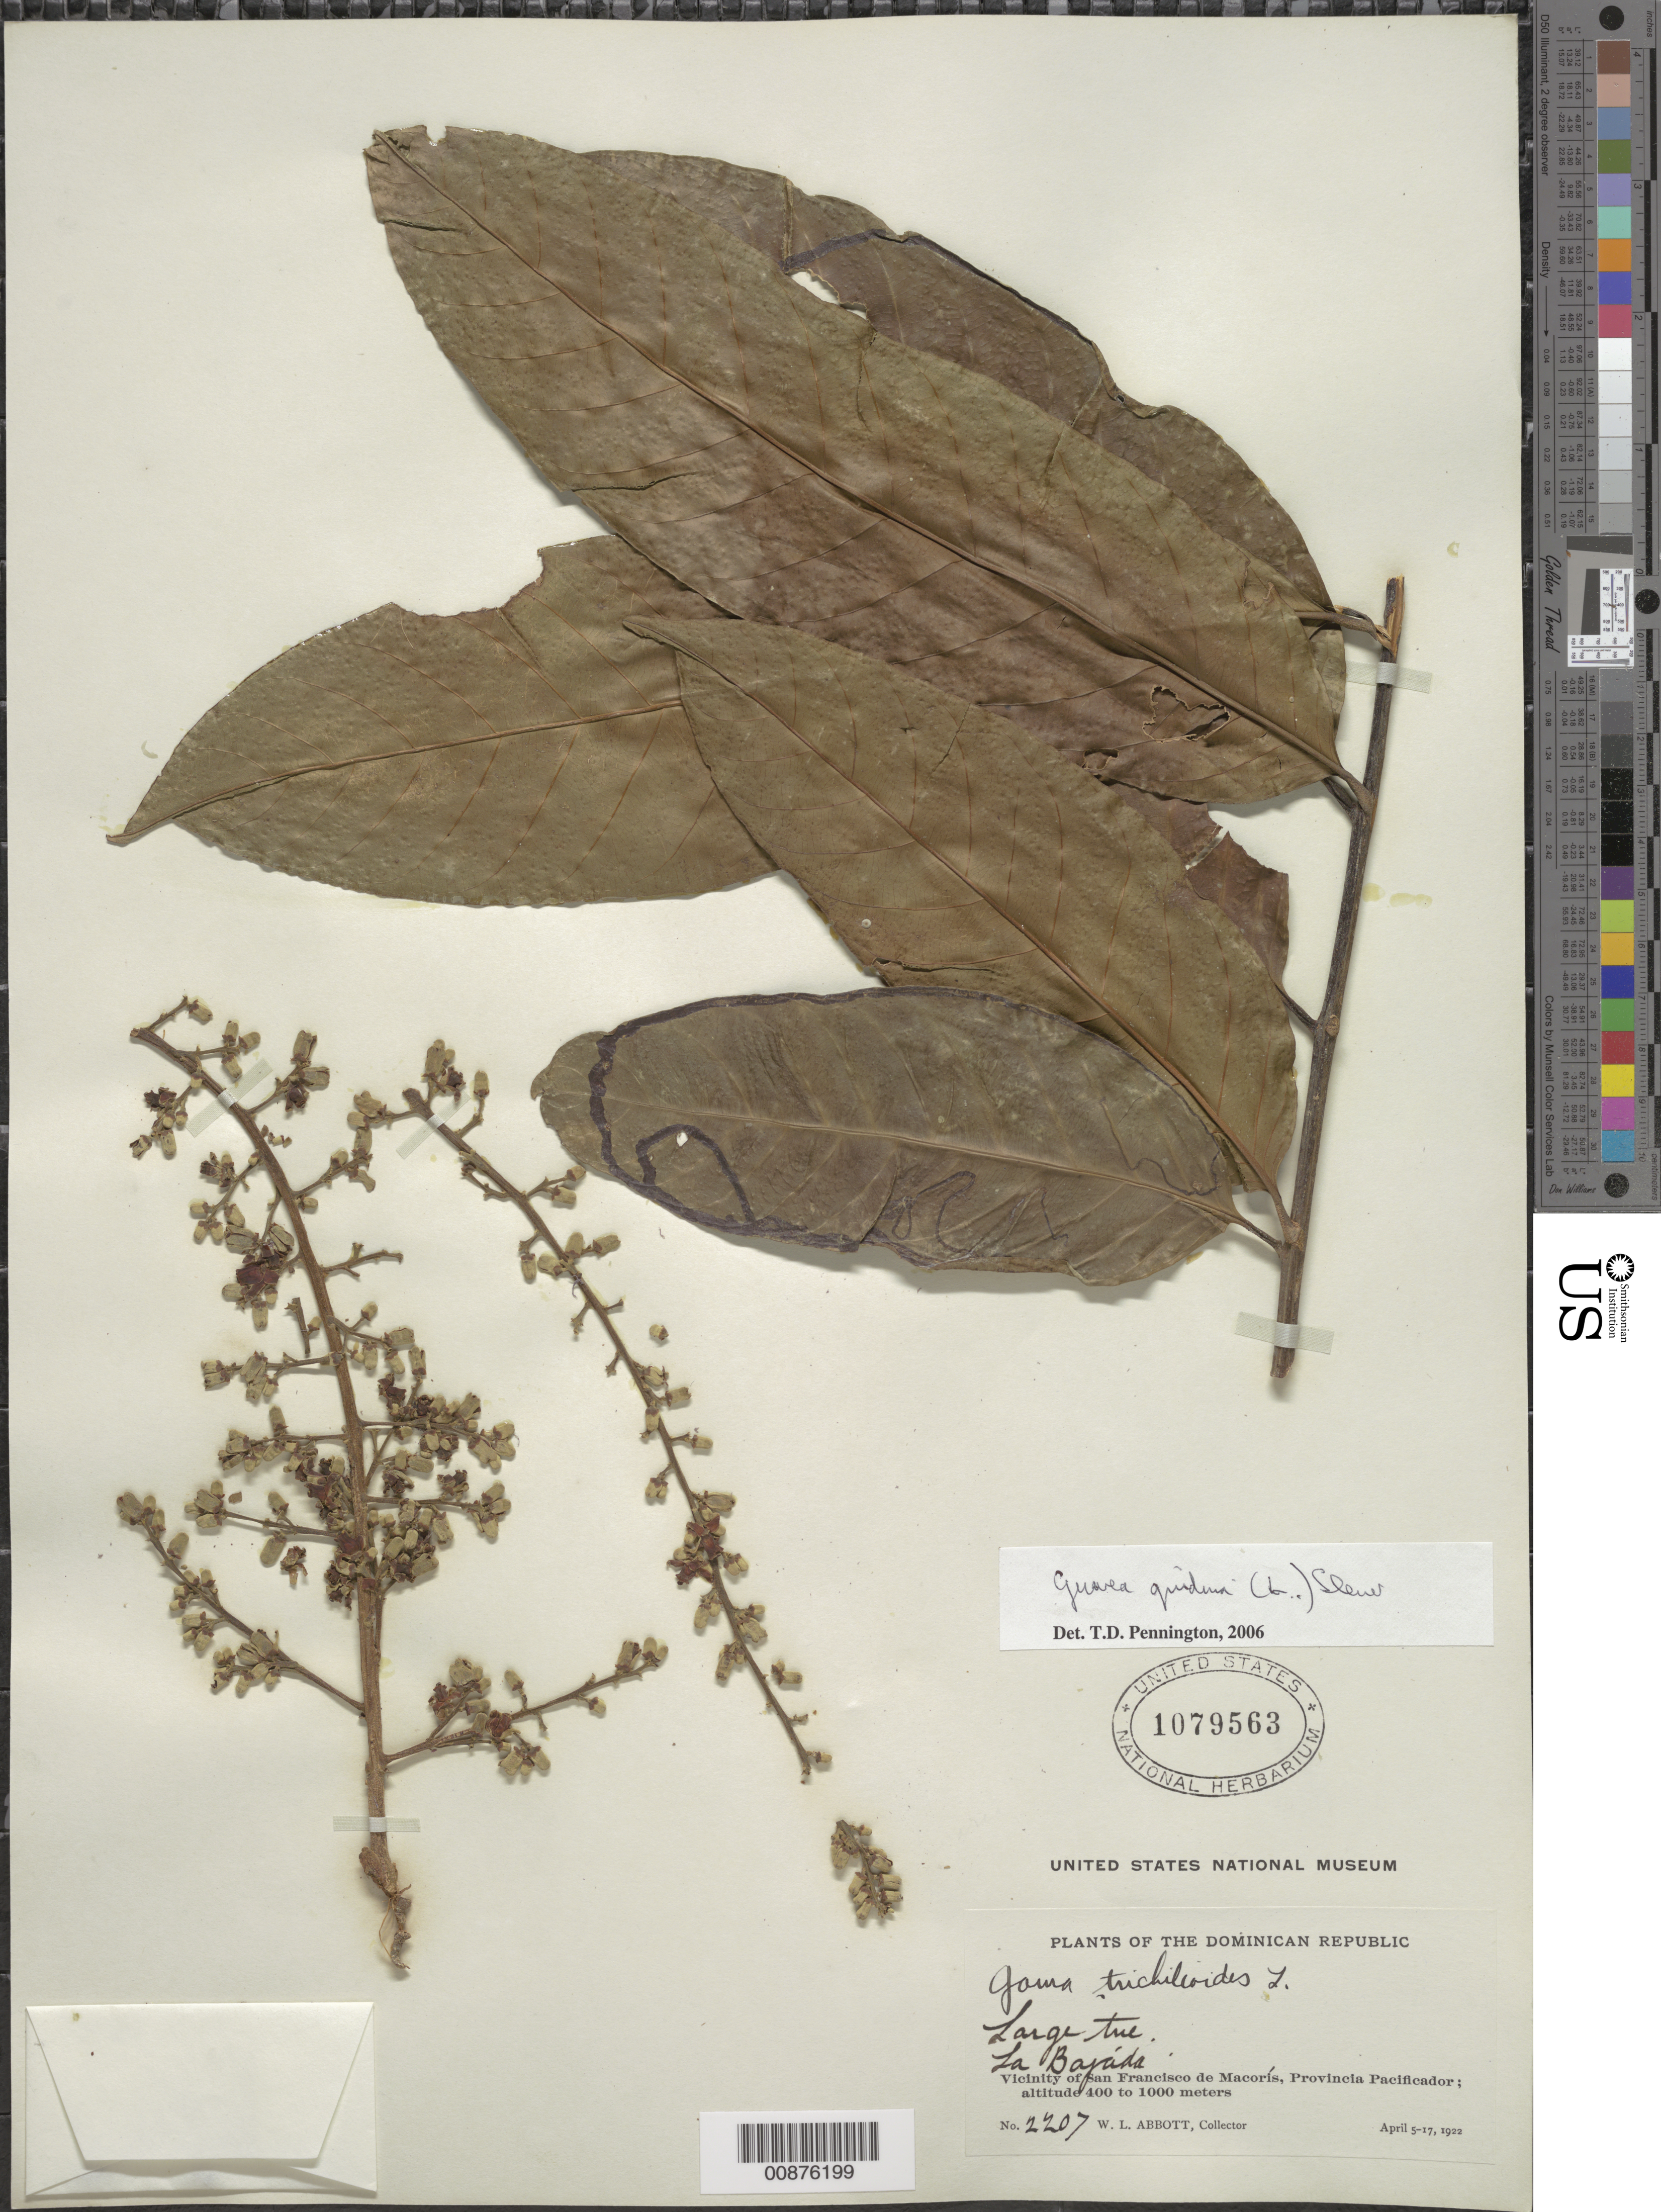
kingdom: Plantae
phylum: Tracheophyta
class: Magnoliopsida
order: Sapindales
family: Meliaceae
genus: Guarea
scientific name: Guarea guidonia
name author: (L.) Sleumer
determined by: Pennington, T. D., (K)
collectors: W. L. Abbott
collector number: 2207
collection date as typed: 05 Apr 1922 to 17 Apr 1922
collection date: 1922-04-05/1922-04-17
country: Dominican Republic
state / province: Duarte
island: Hispaniola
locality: Vicinity of San Francsico de Macorís, La Bajada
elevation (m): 400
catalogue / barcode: US 1079563